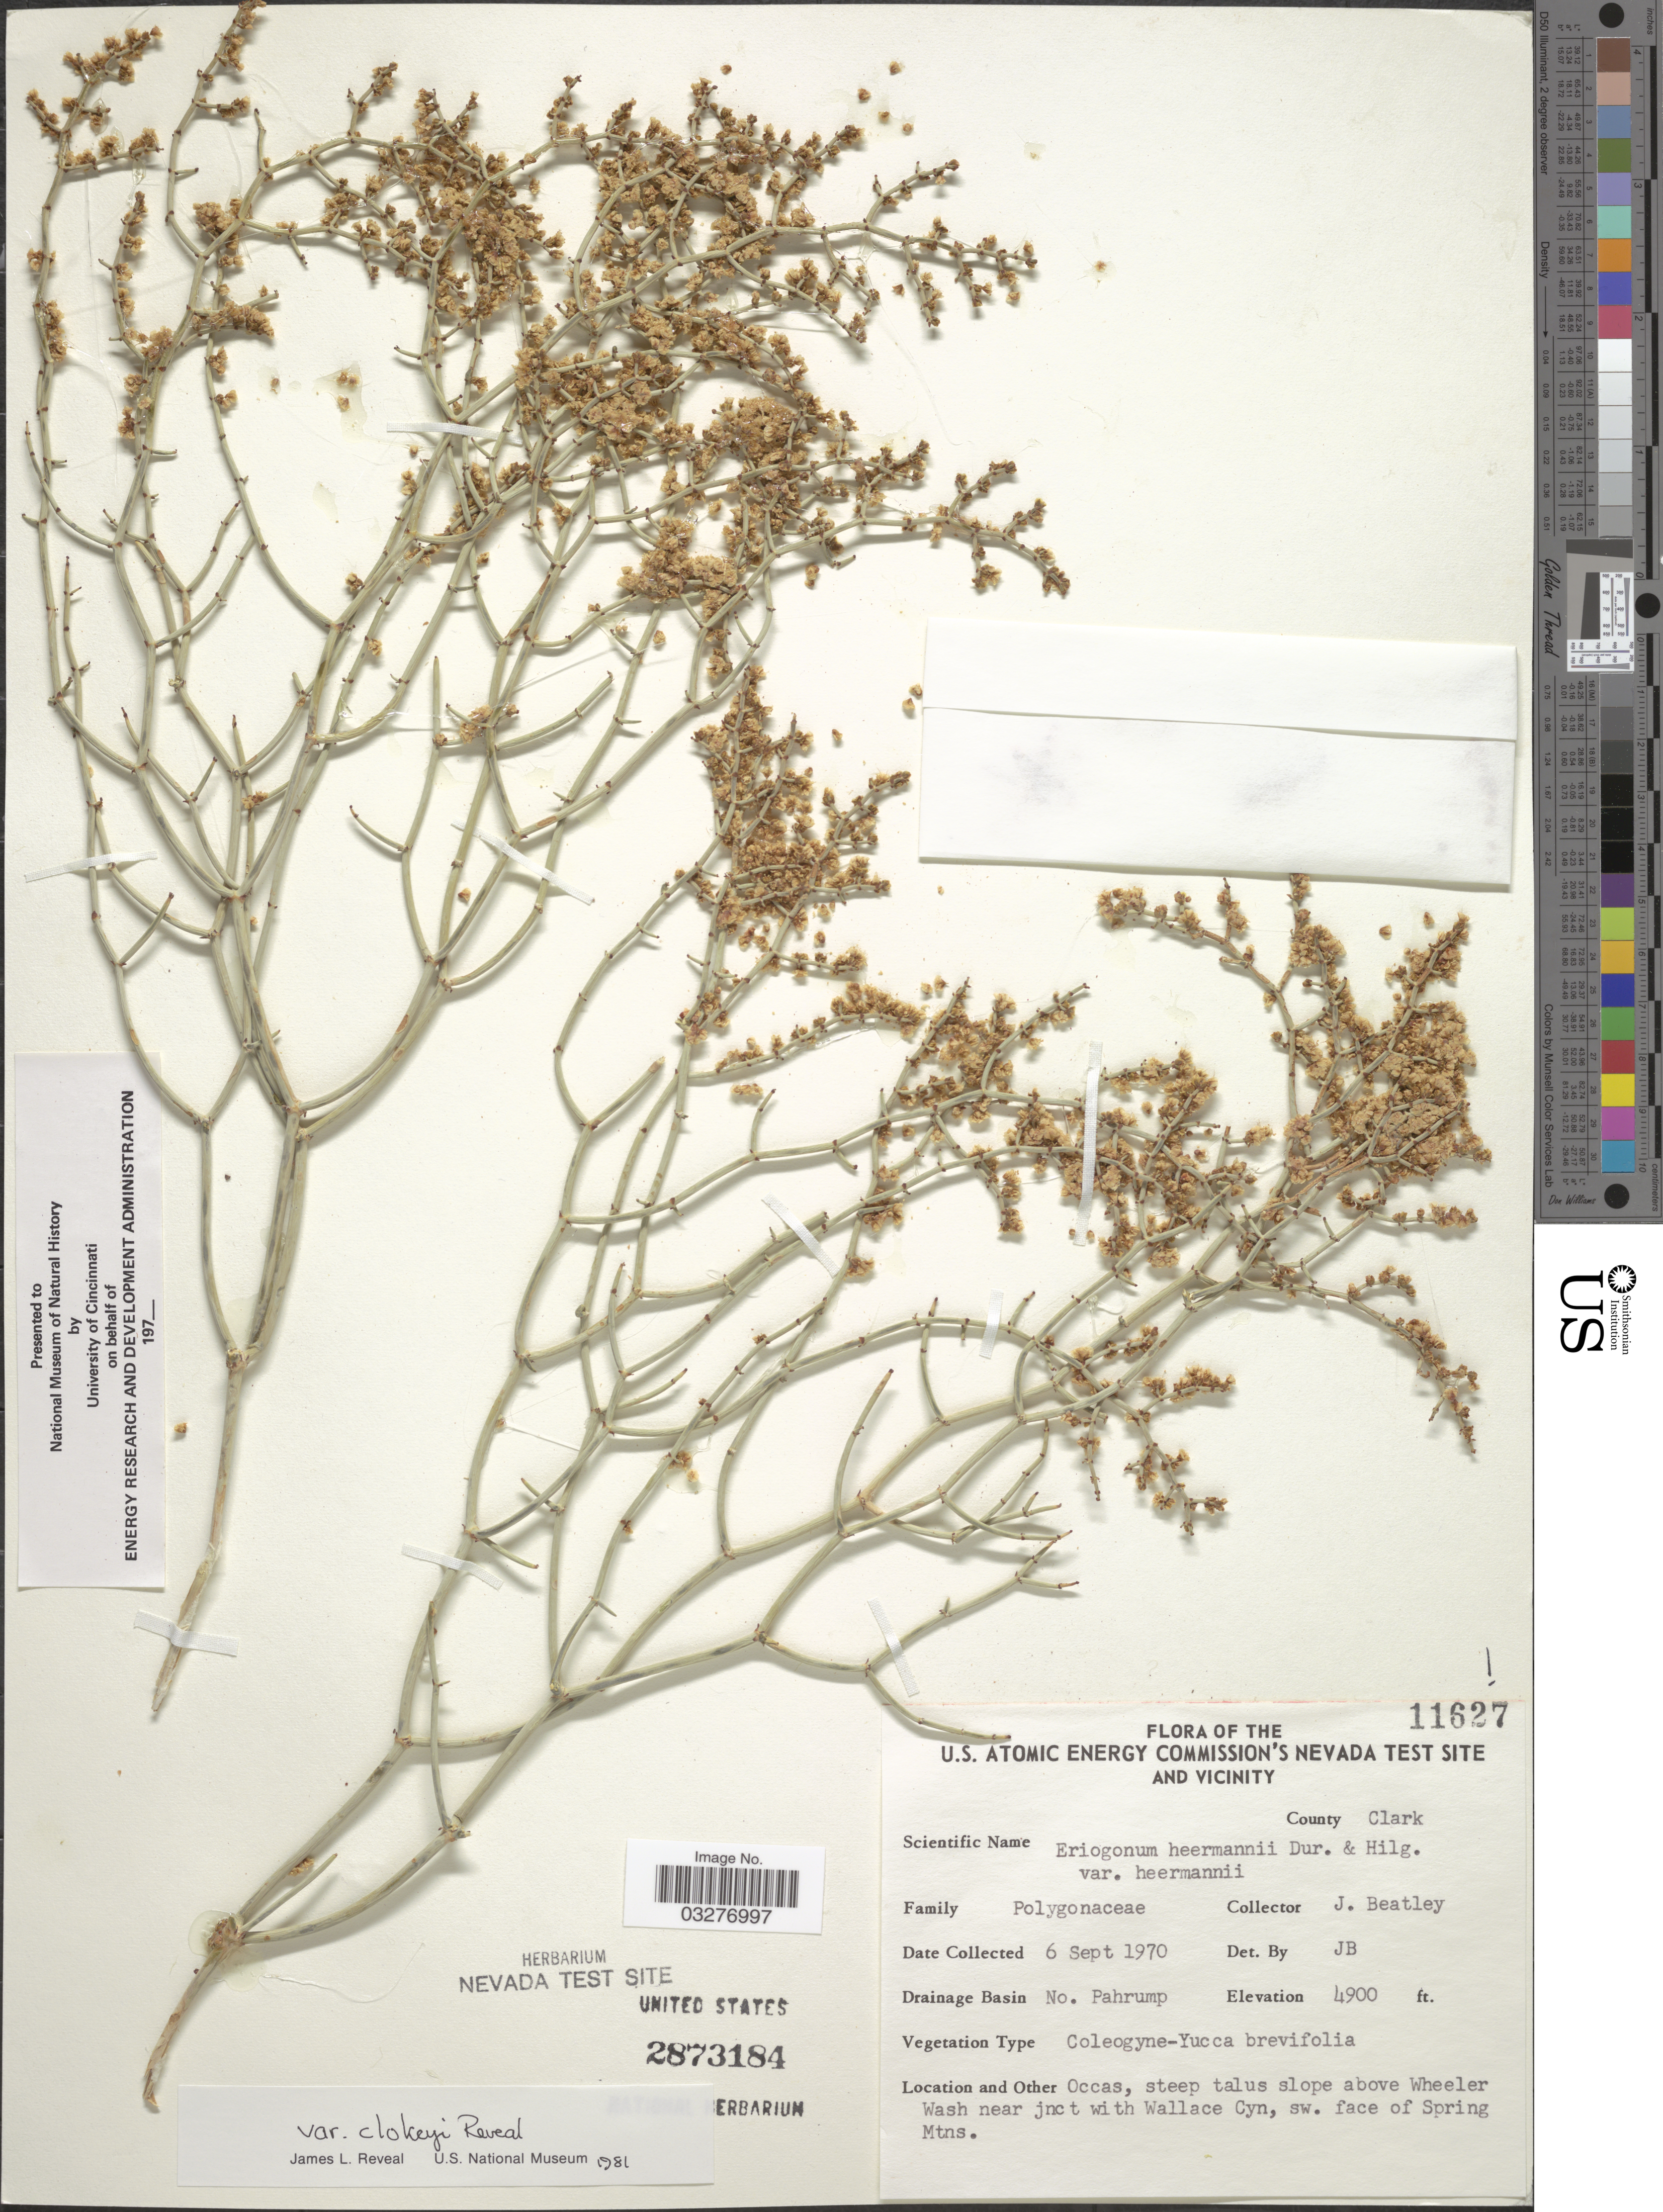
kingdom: Plantae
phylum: Tracheophyta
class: Magnoliopsida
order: Caryophyllales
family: Polygonaceae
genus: Eriogonum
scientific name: Eriogonum heermannii var. clokeyi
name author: Reveal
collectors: J. C. Beatley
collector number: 11627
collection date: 1970-09-06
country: United States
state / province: Nevada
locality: U.S. Atomic Energy Commission's Nevada Test Site and Vicinity. County Clark. Drainage Basin No. Pahrump. Steep talus slope above Wheeler Wash near jnct with Wallace Cyn, sw. face of Spring Mtns.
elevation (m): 1494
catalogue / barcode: US 2873184